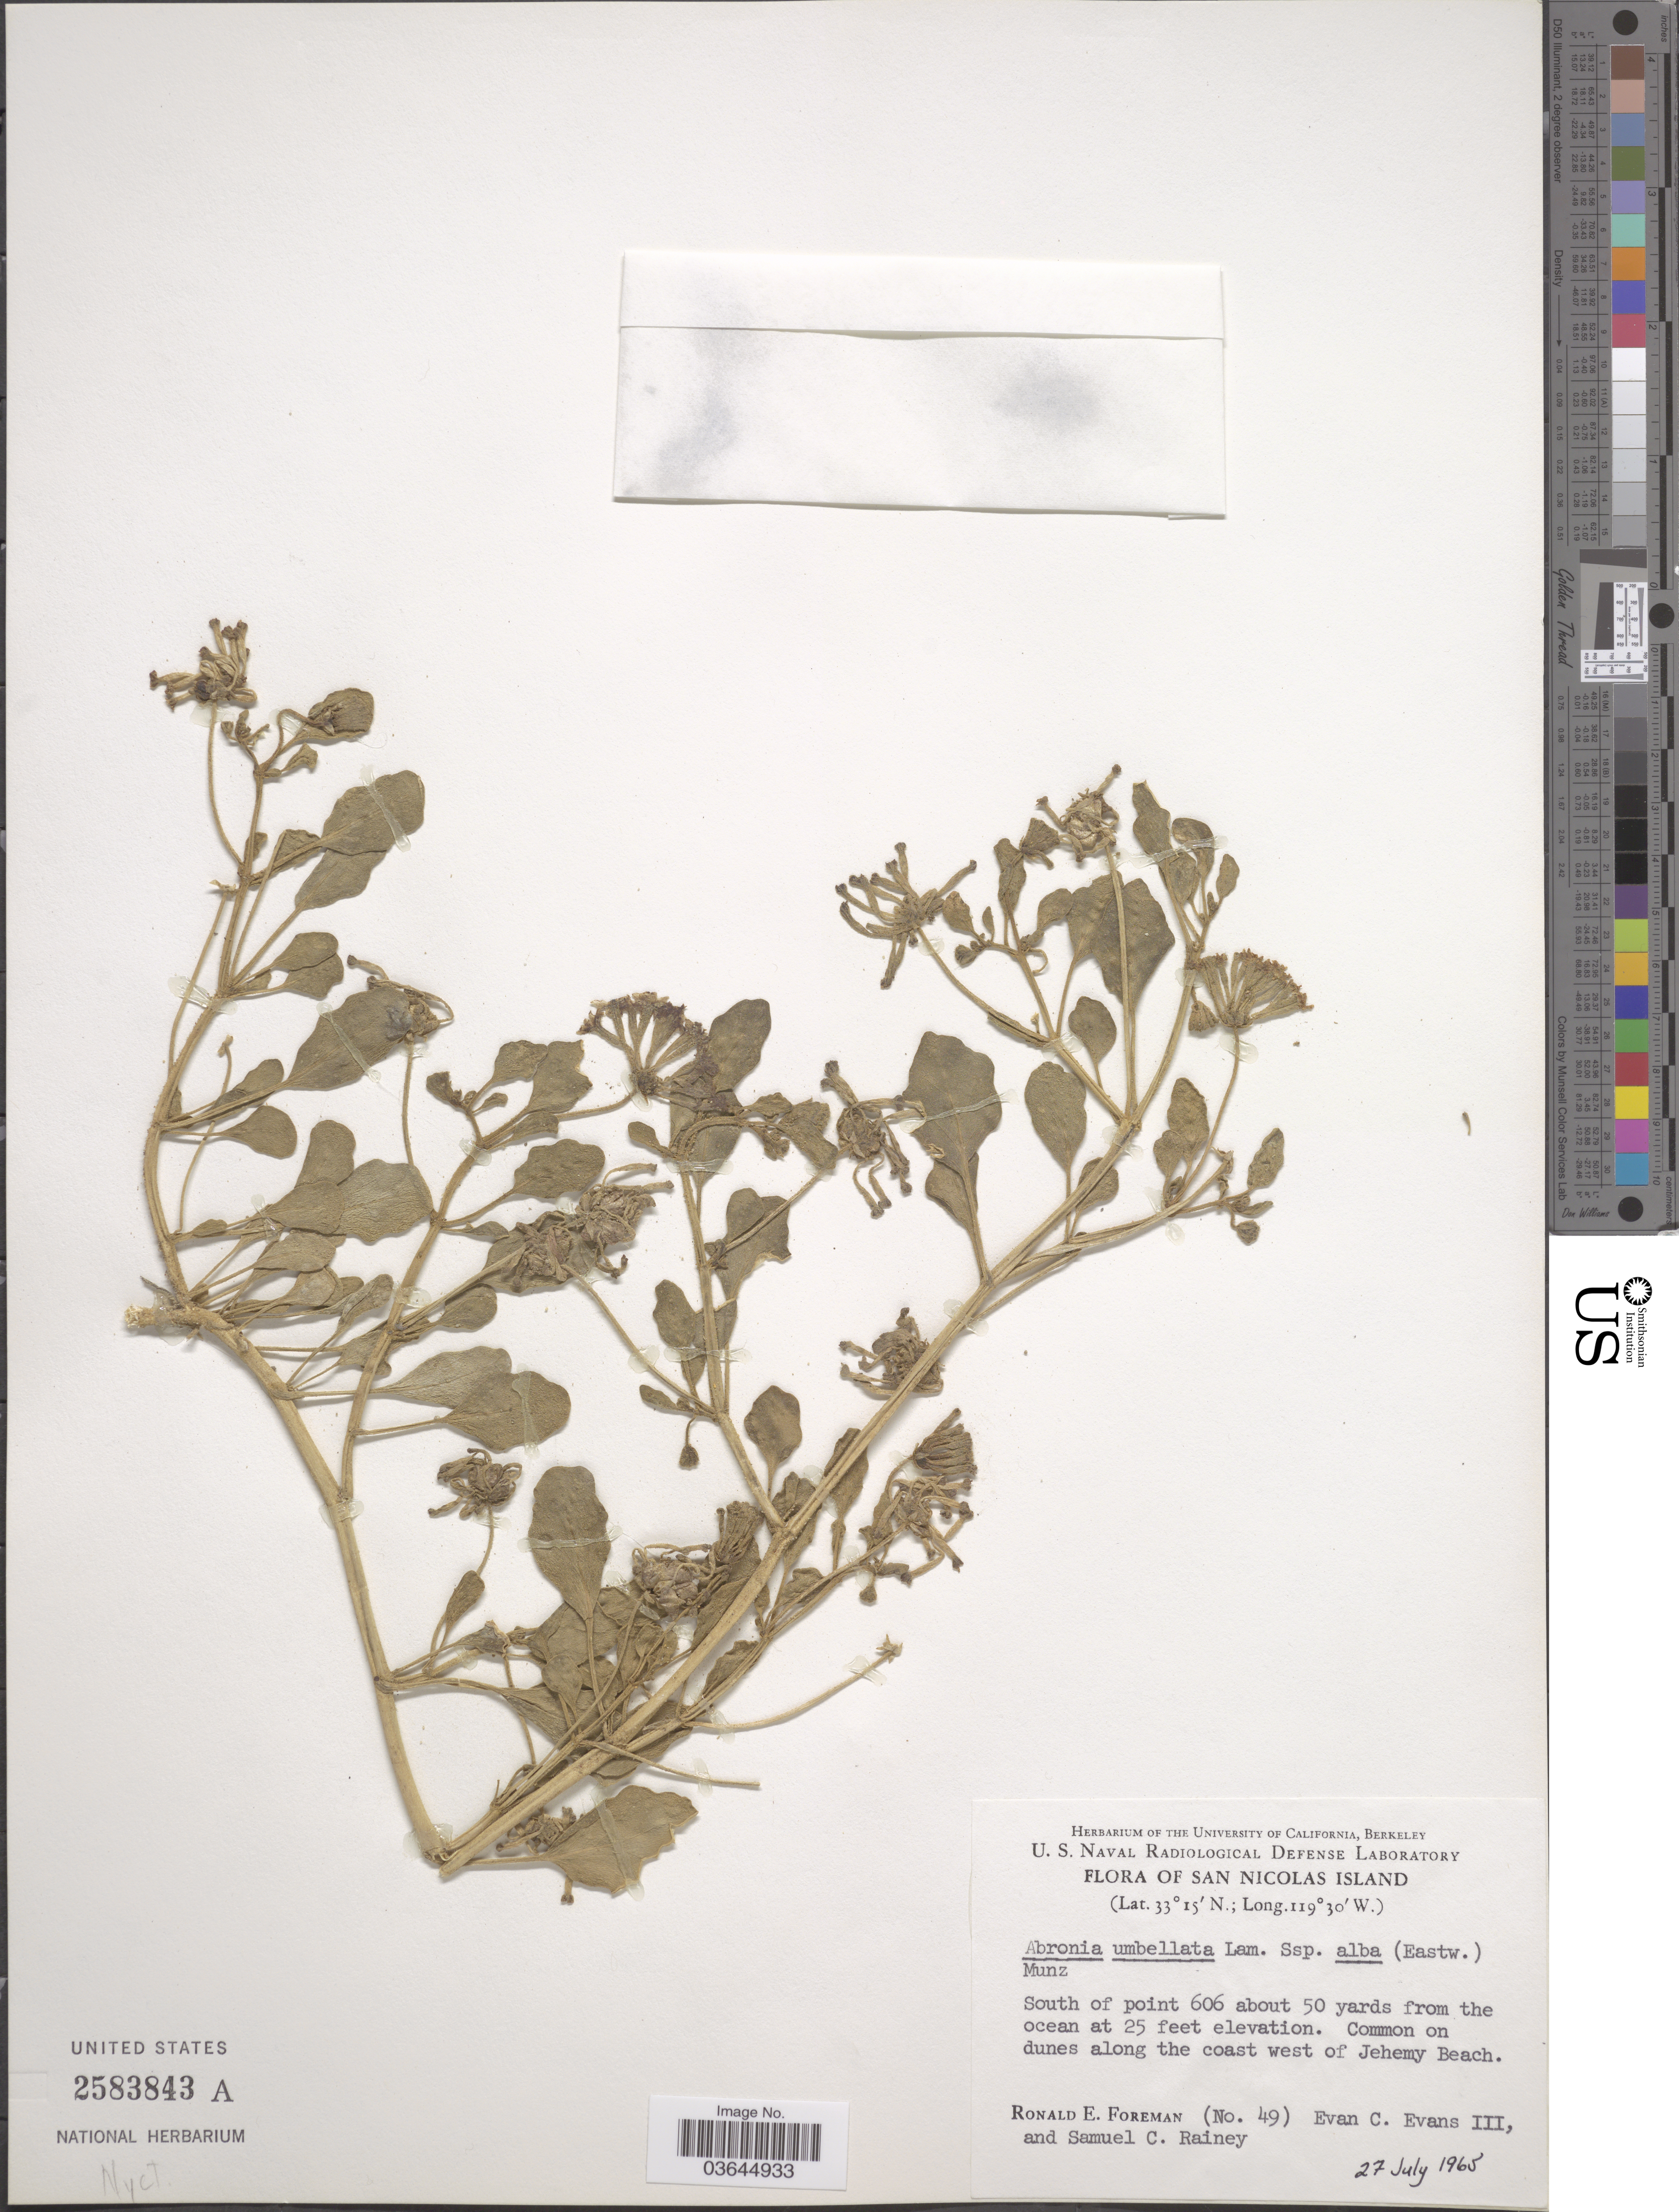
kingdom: Plantae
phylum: Tracheophyta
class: Magnoliopsida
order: Caryophyllales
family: Nyctaginaceae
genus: Abronia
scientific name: Abronia umbellata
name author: Lam.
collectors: R. Foreman, E. C. Evans & S. C. Rainey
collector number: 49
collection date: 1965-07-27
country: United States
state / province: California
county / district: Ventura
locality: San Nicolas Island. South of point 606 about 50 yards from the ocean. Common on dunes along the coast west of Jehemy Beach.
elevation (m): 8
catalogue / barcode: US 2583843A